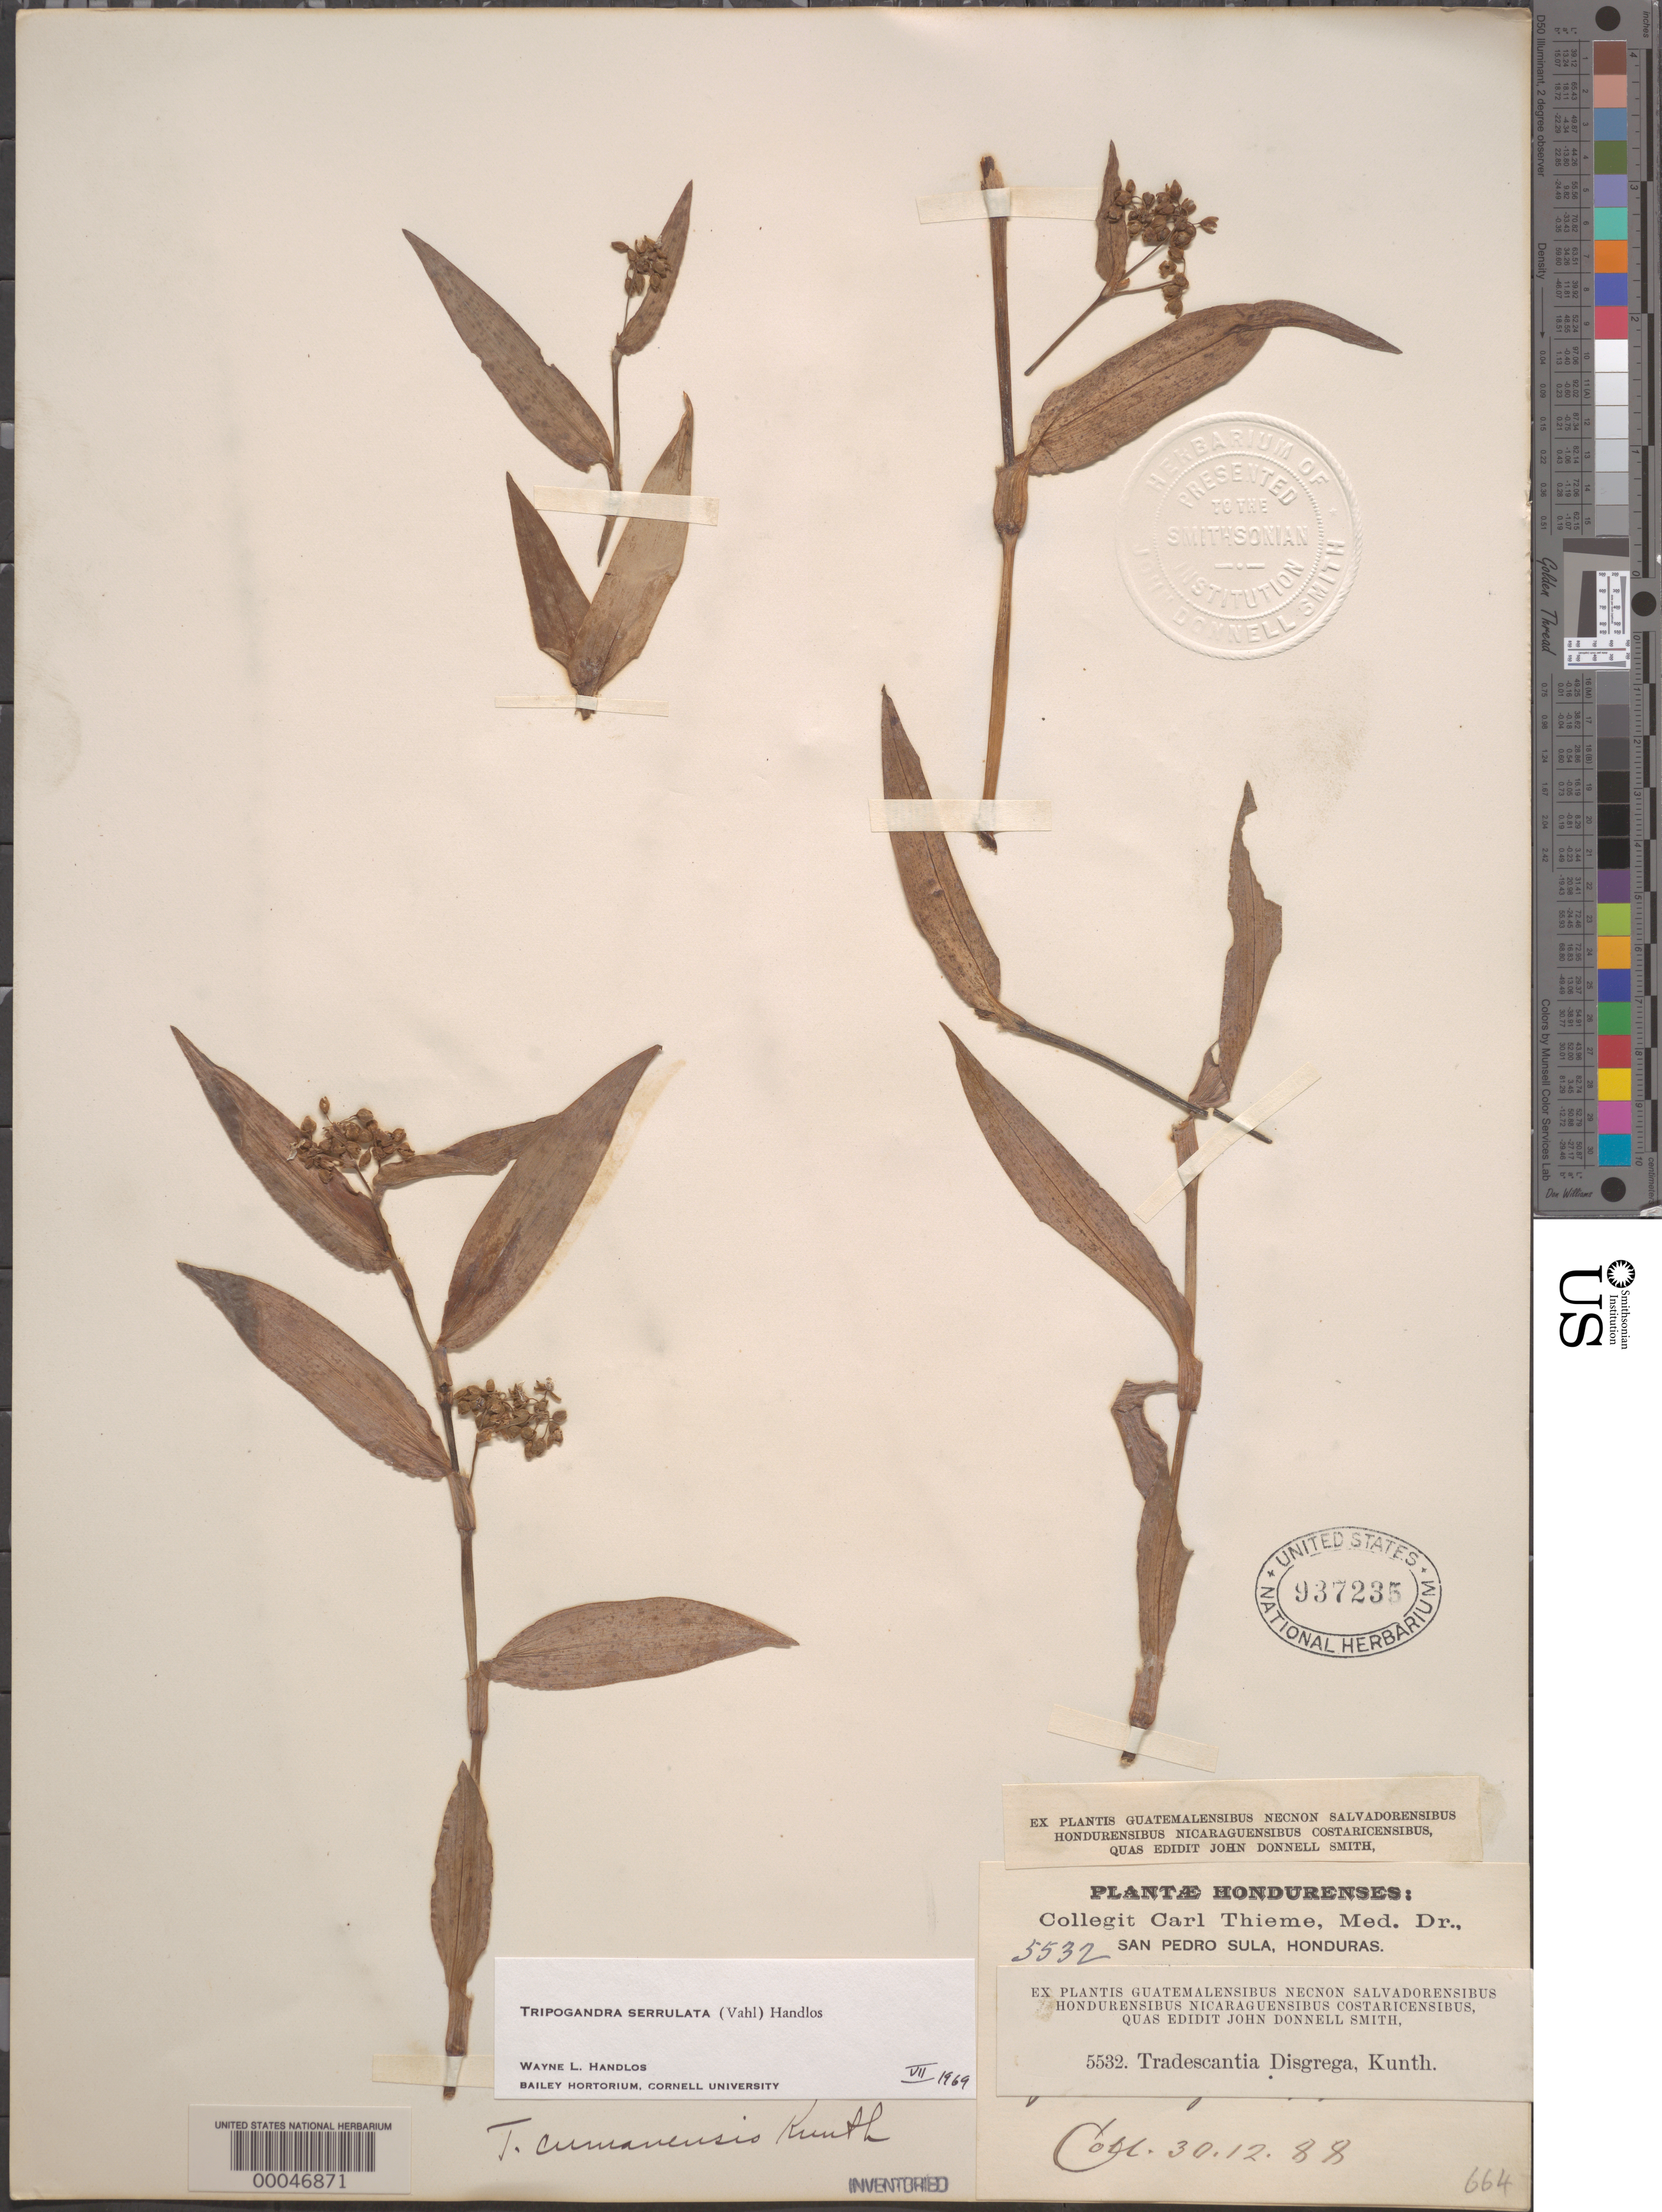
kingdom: Plantae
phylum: Tracheophyta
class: Liliopsida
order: Commelinales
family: Commelinaceae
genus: Tripogandra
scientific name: Tripogandra serrulata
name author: (Vahl) Handlos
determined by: Handlos, W. L.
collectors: C. Thieme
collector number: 5532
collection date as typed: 30 Dec 1888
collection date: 1888-12-30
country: Honduras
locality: San Pedro Sula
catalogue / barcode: US 937235